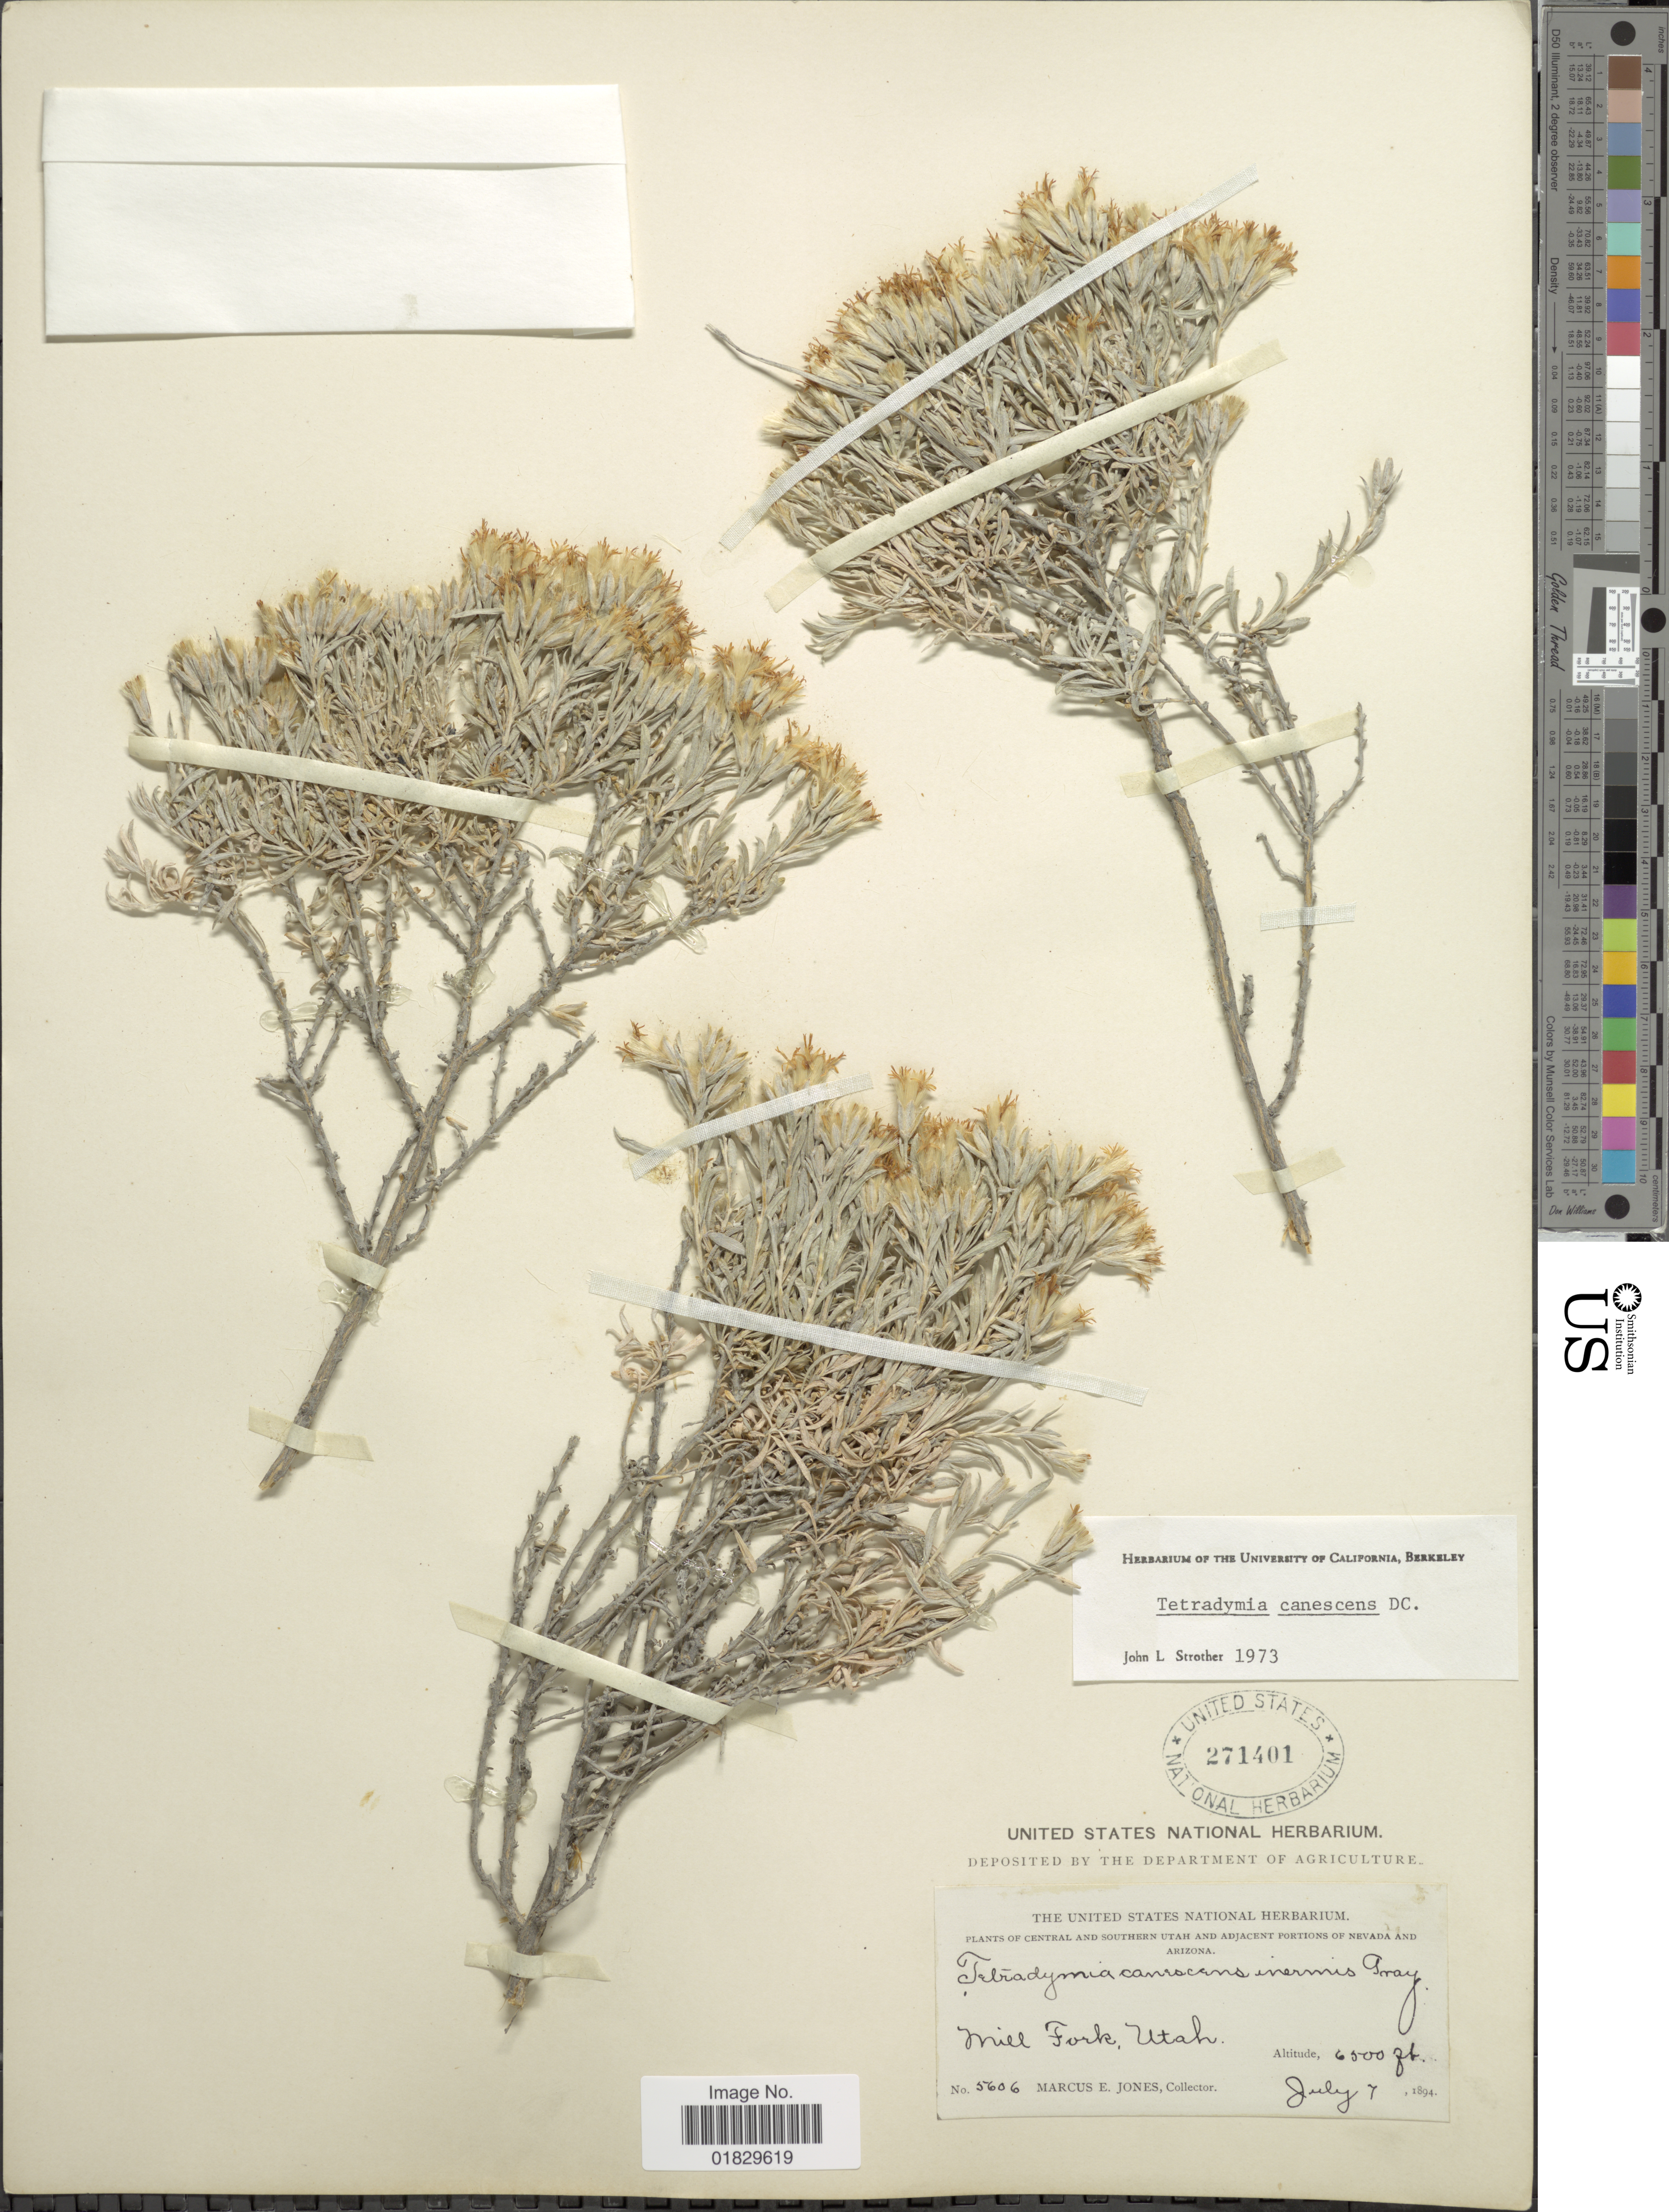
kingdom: Plantae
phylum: Tracheophyta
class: Magnoliopsida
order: Asterales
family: Asteraceae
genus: Tetradymia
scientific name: Tetradymia canescens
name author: DC.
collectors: M. E. Jones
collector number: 5606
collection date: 1894-07-07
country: United States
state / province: Utah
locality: Central and Southern Utah and adjacent portions of Nevada and Arizona. Mill Fork, Utah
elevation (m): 1981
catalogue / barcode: US 271401